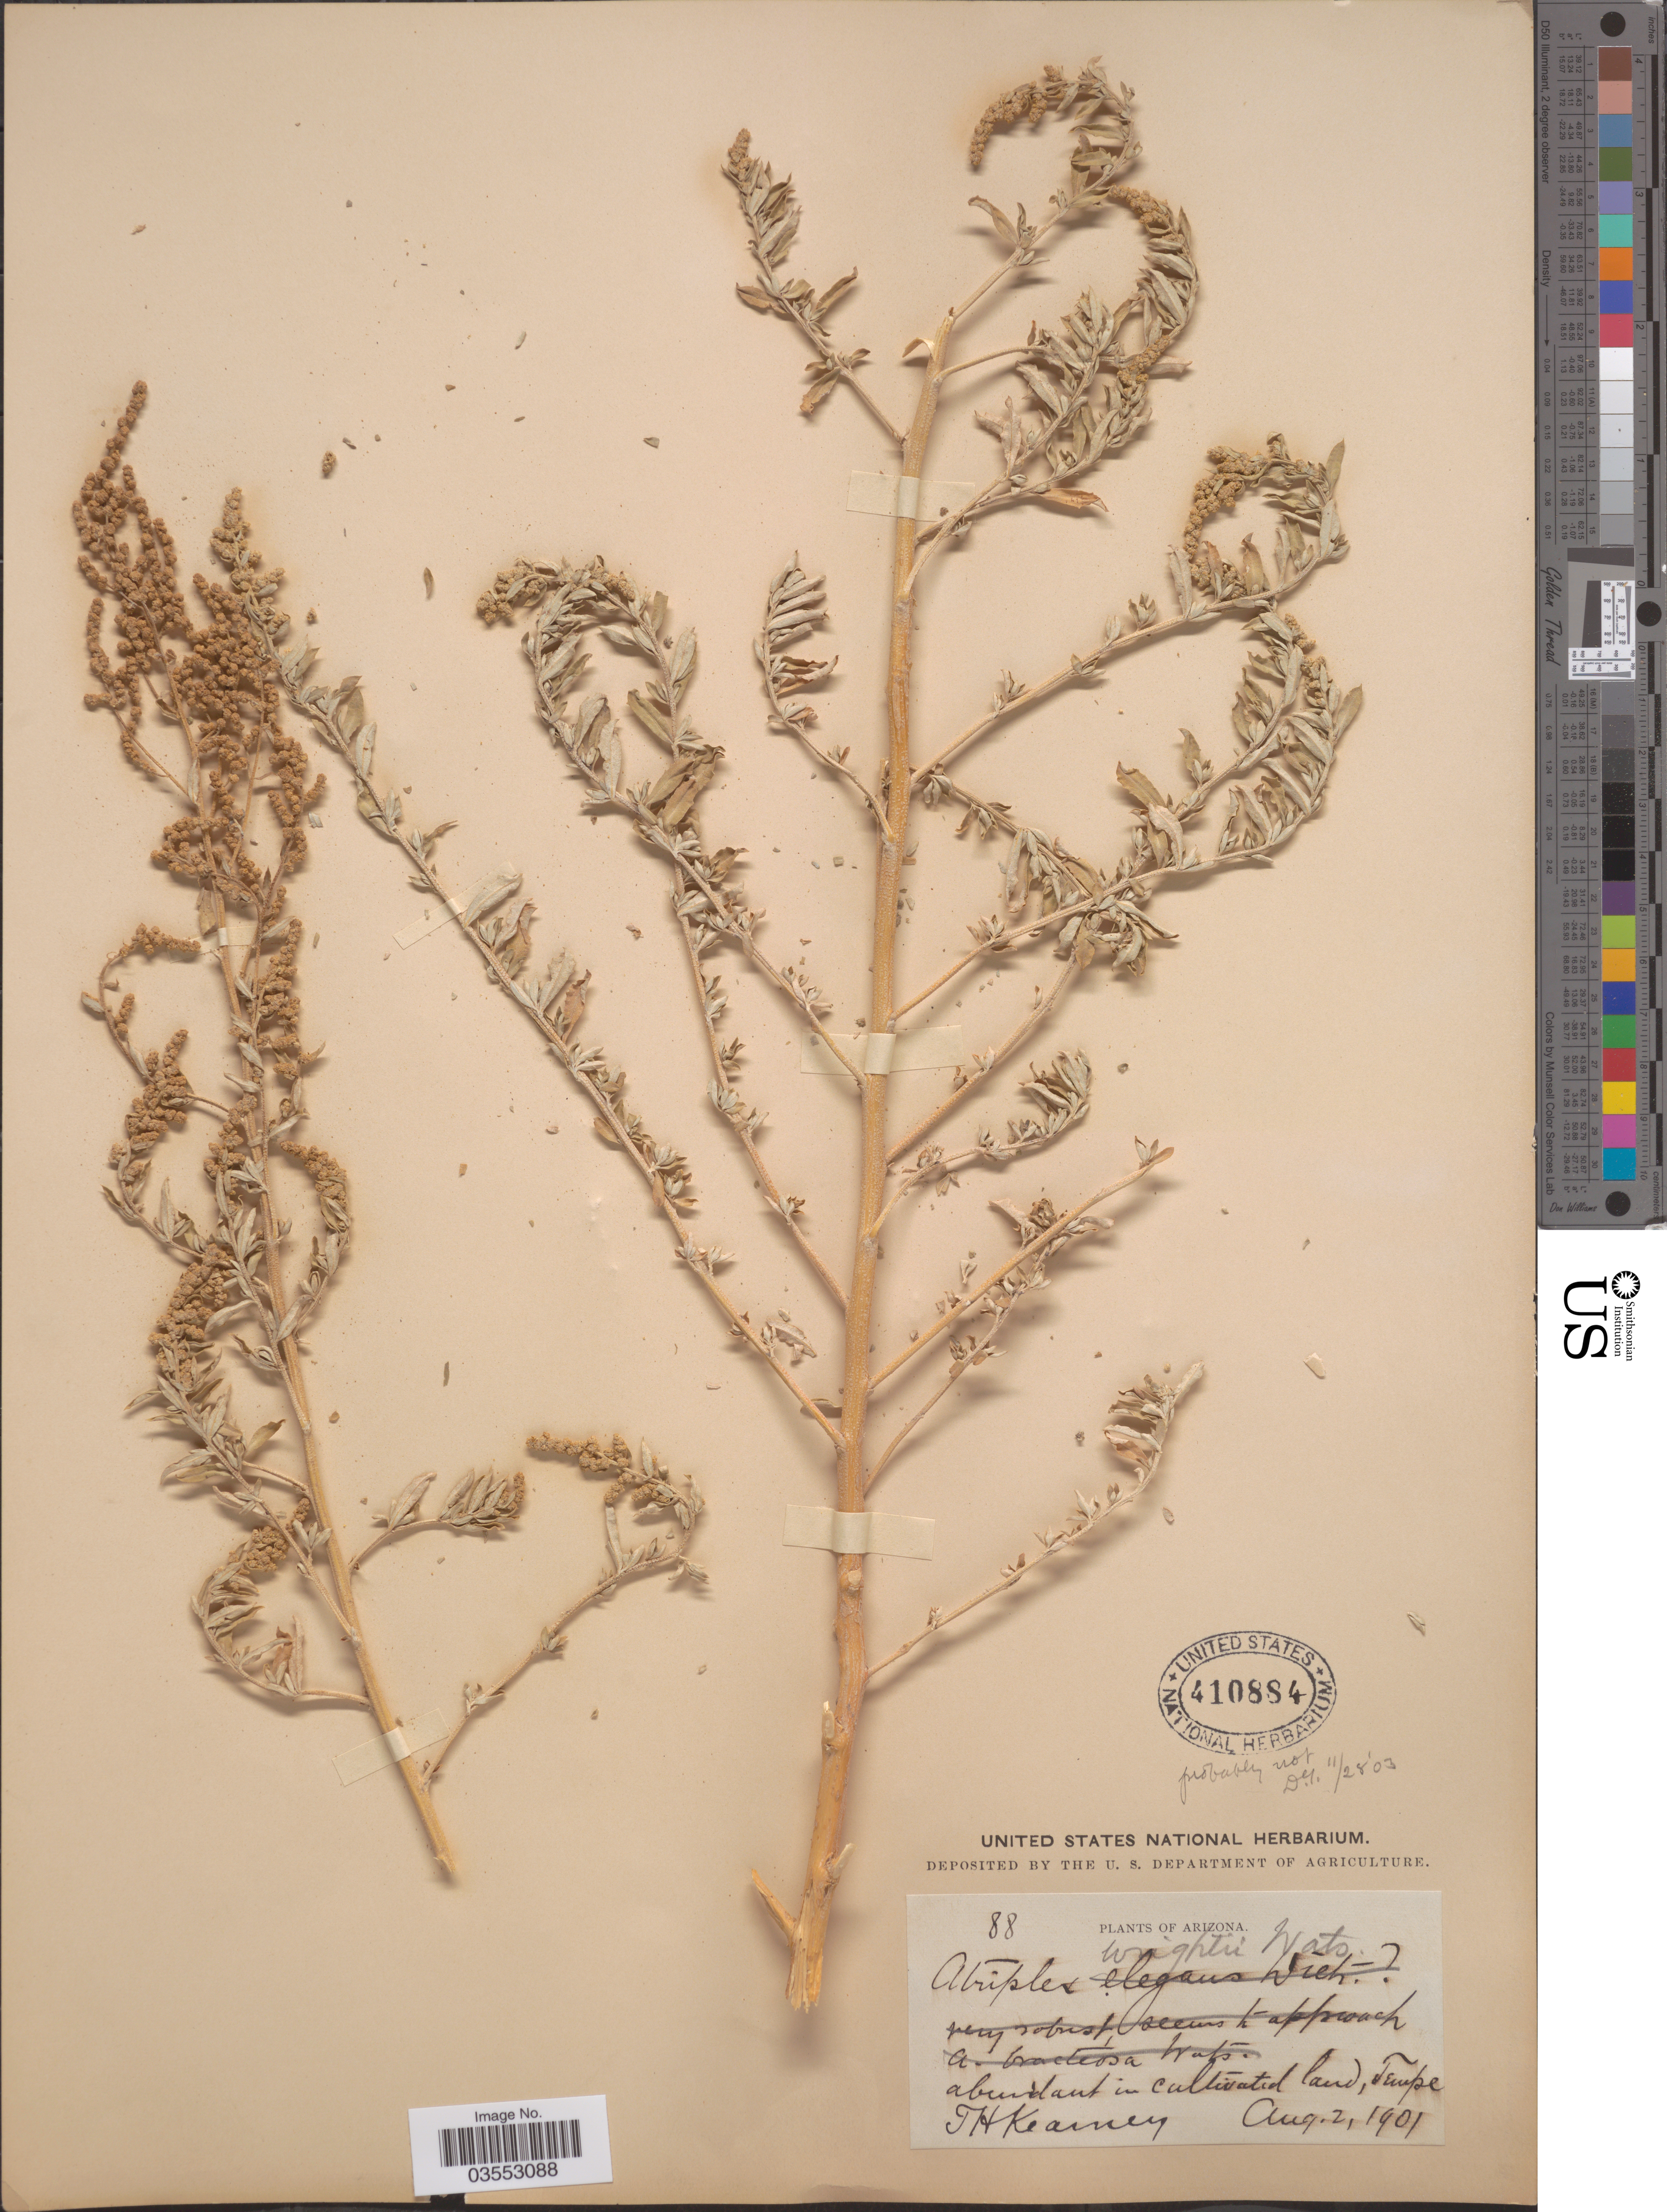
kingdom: Plantae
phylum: Tracheophyta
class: Magnoliopsida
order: Caryophyllales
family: Amaranthaceae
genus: Atriplex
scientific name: Atriplex wrightii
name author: S. Watson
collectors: T. H. Kearney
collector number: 88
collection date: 1901-08-02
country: United States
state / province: Arizona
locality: Abundant in cultivated land, Tempe.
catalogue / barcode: US 410884